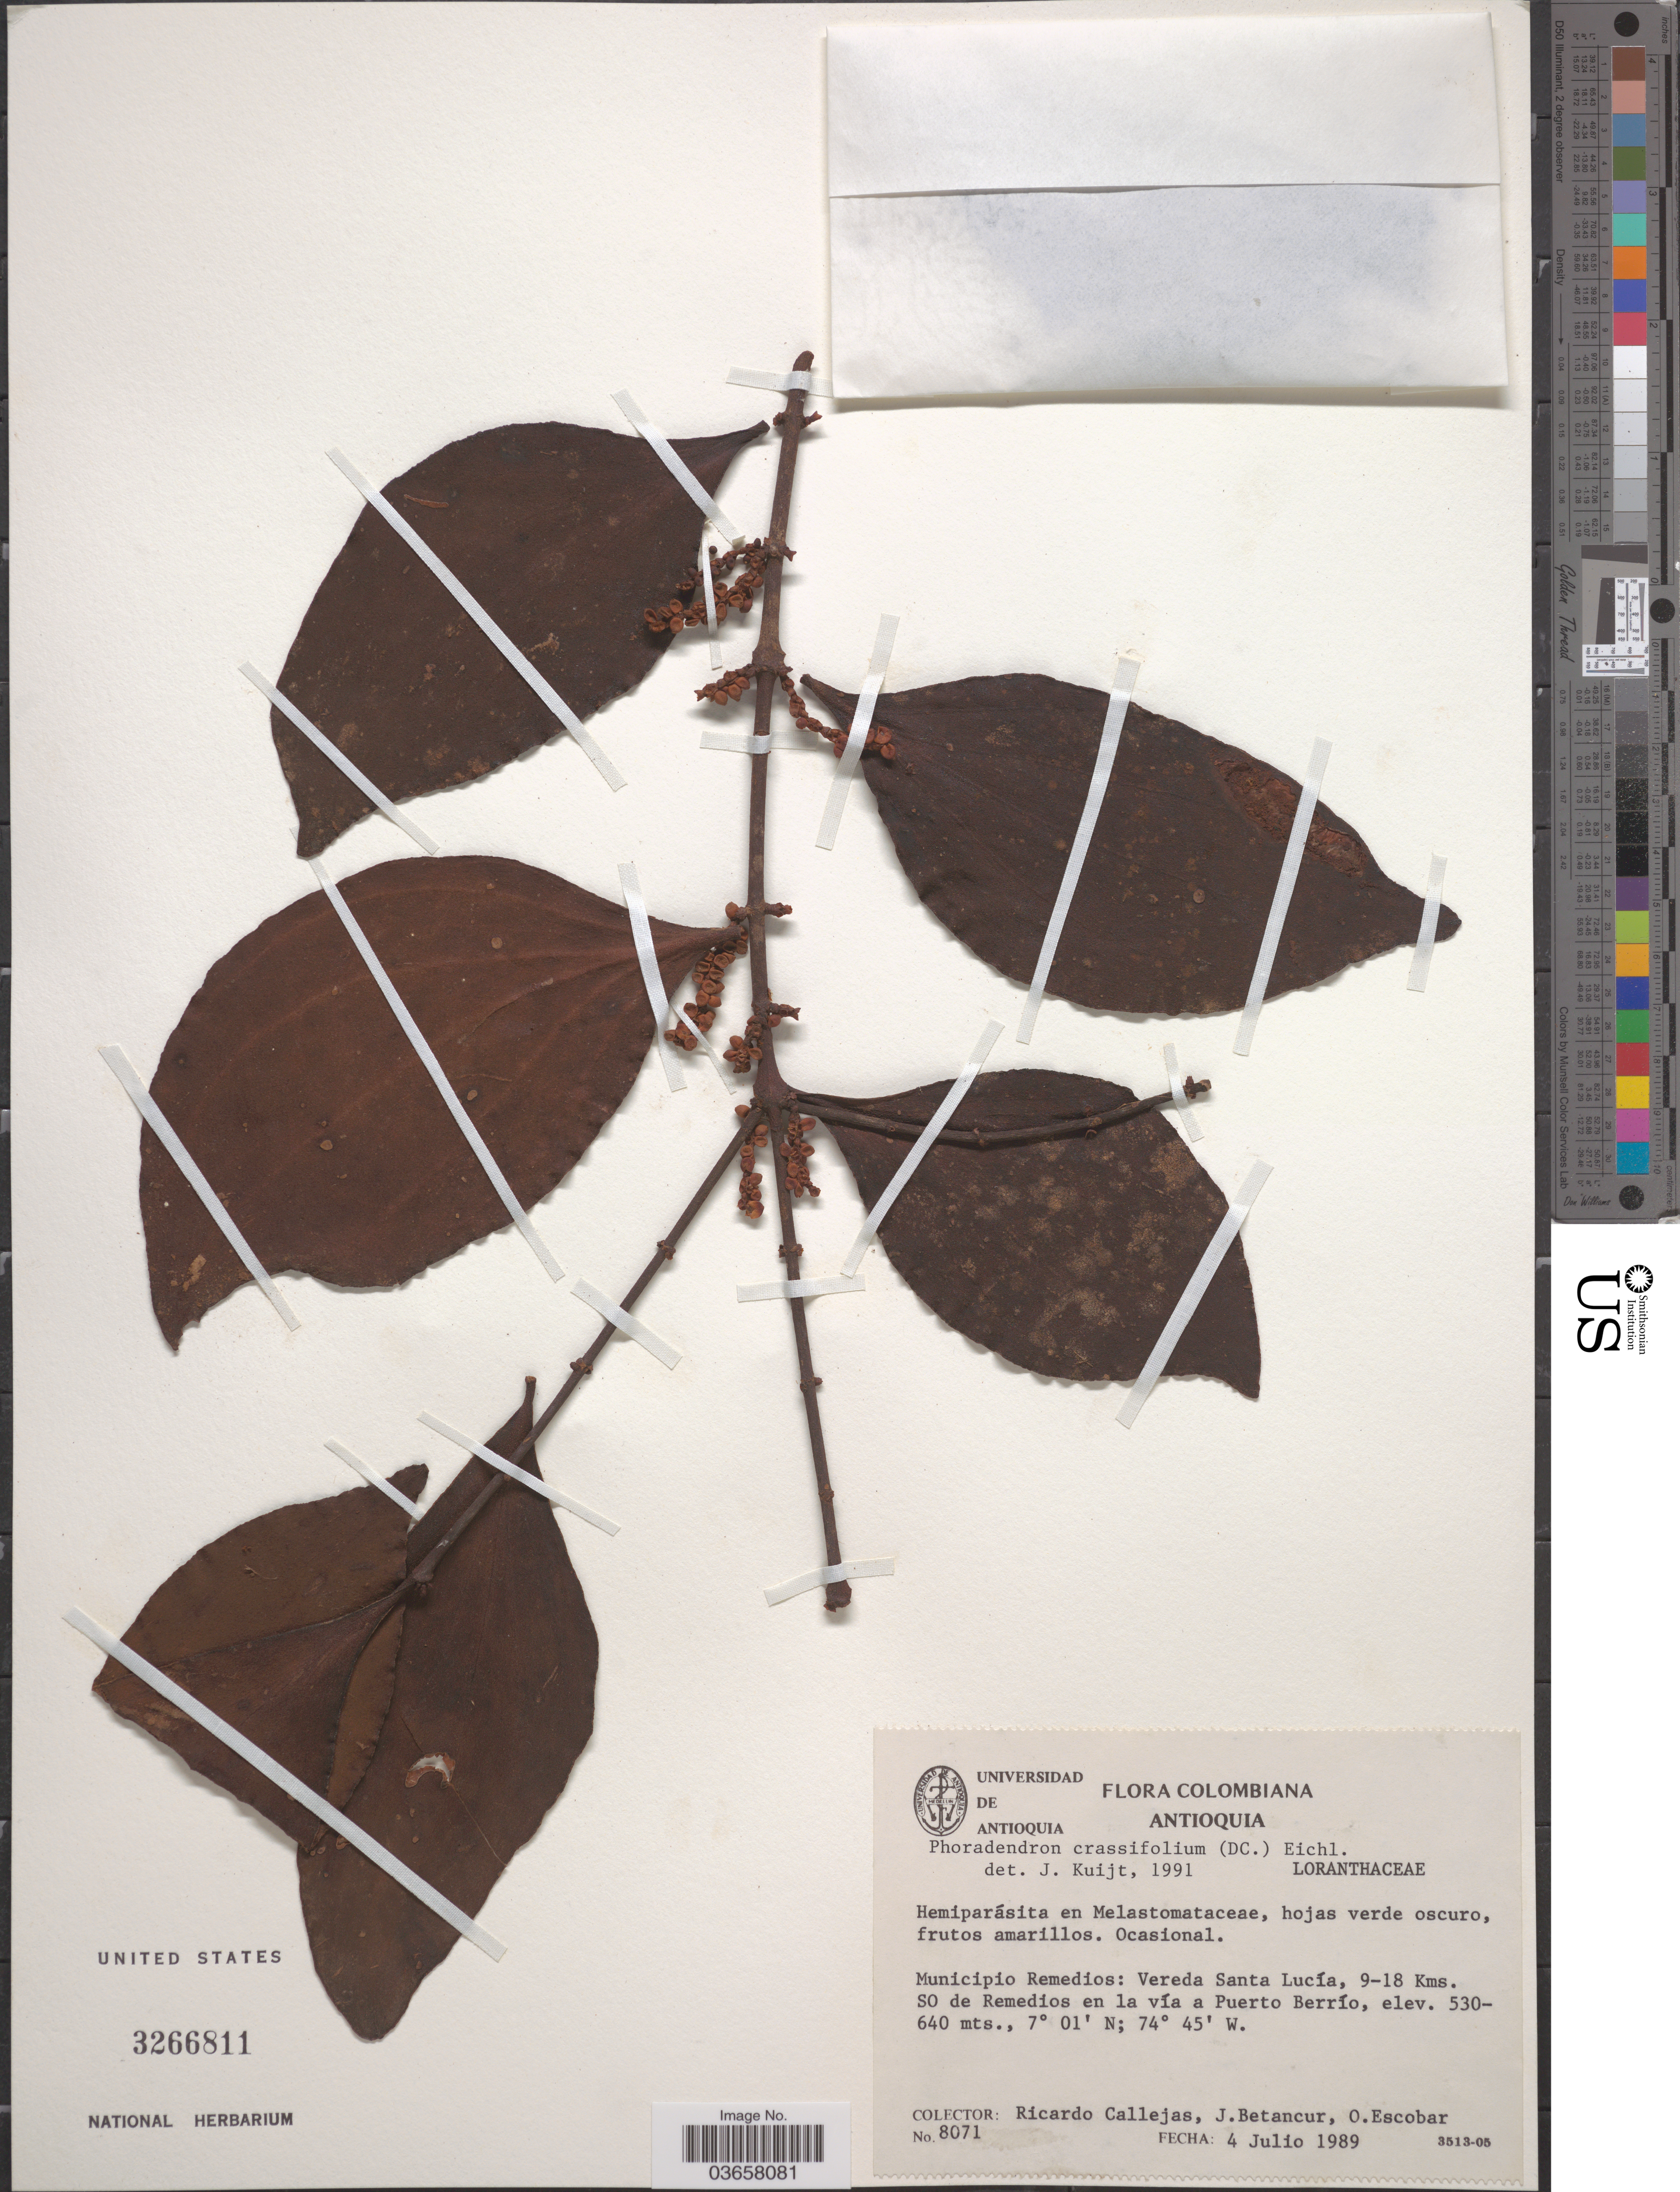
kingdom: Plantae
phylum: Tracheophyta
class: Magnoliopsida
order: Santalales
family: Viscaceae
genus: Phoradendron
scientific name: Phoradendron crassifolium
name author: (Pohl ex DC.) Eichler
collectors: R. Callejas, J. Betancur & O. Escobar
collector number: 8071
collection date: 1989-07-04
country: Colombia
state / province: Antioquia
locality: Municipio Remedios: Vereda Santa Lucía, 9-18 Kms. SO de Remedios en la vía a Puerto Berrío.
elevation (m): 530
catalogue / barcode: US 3266811